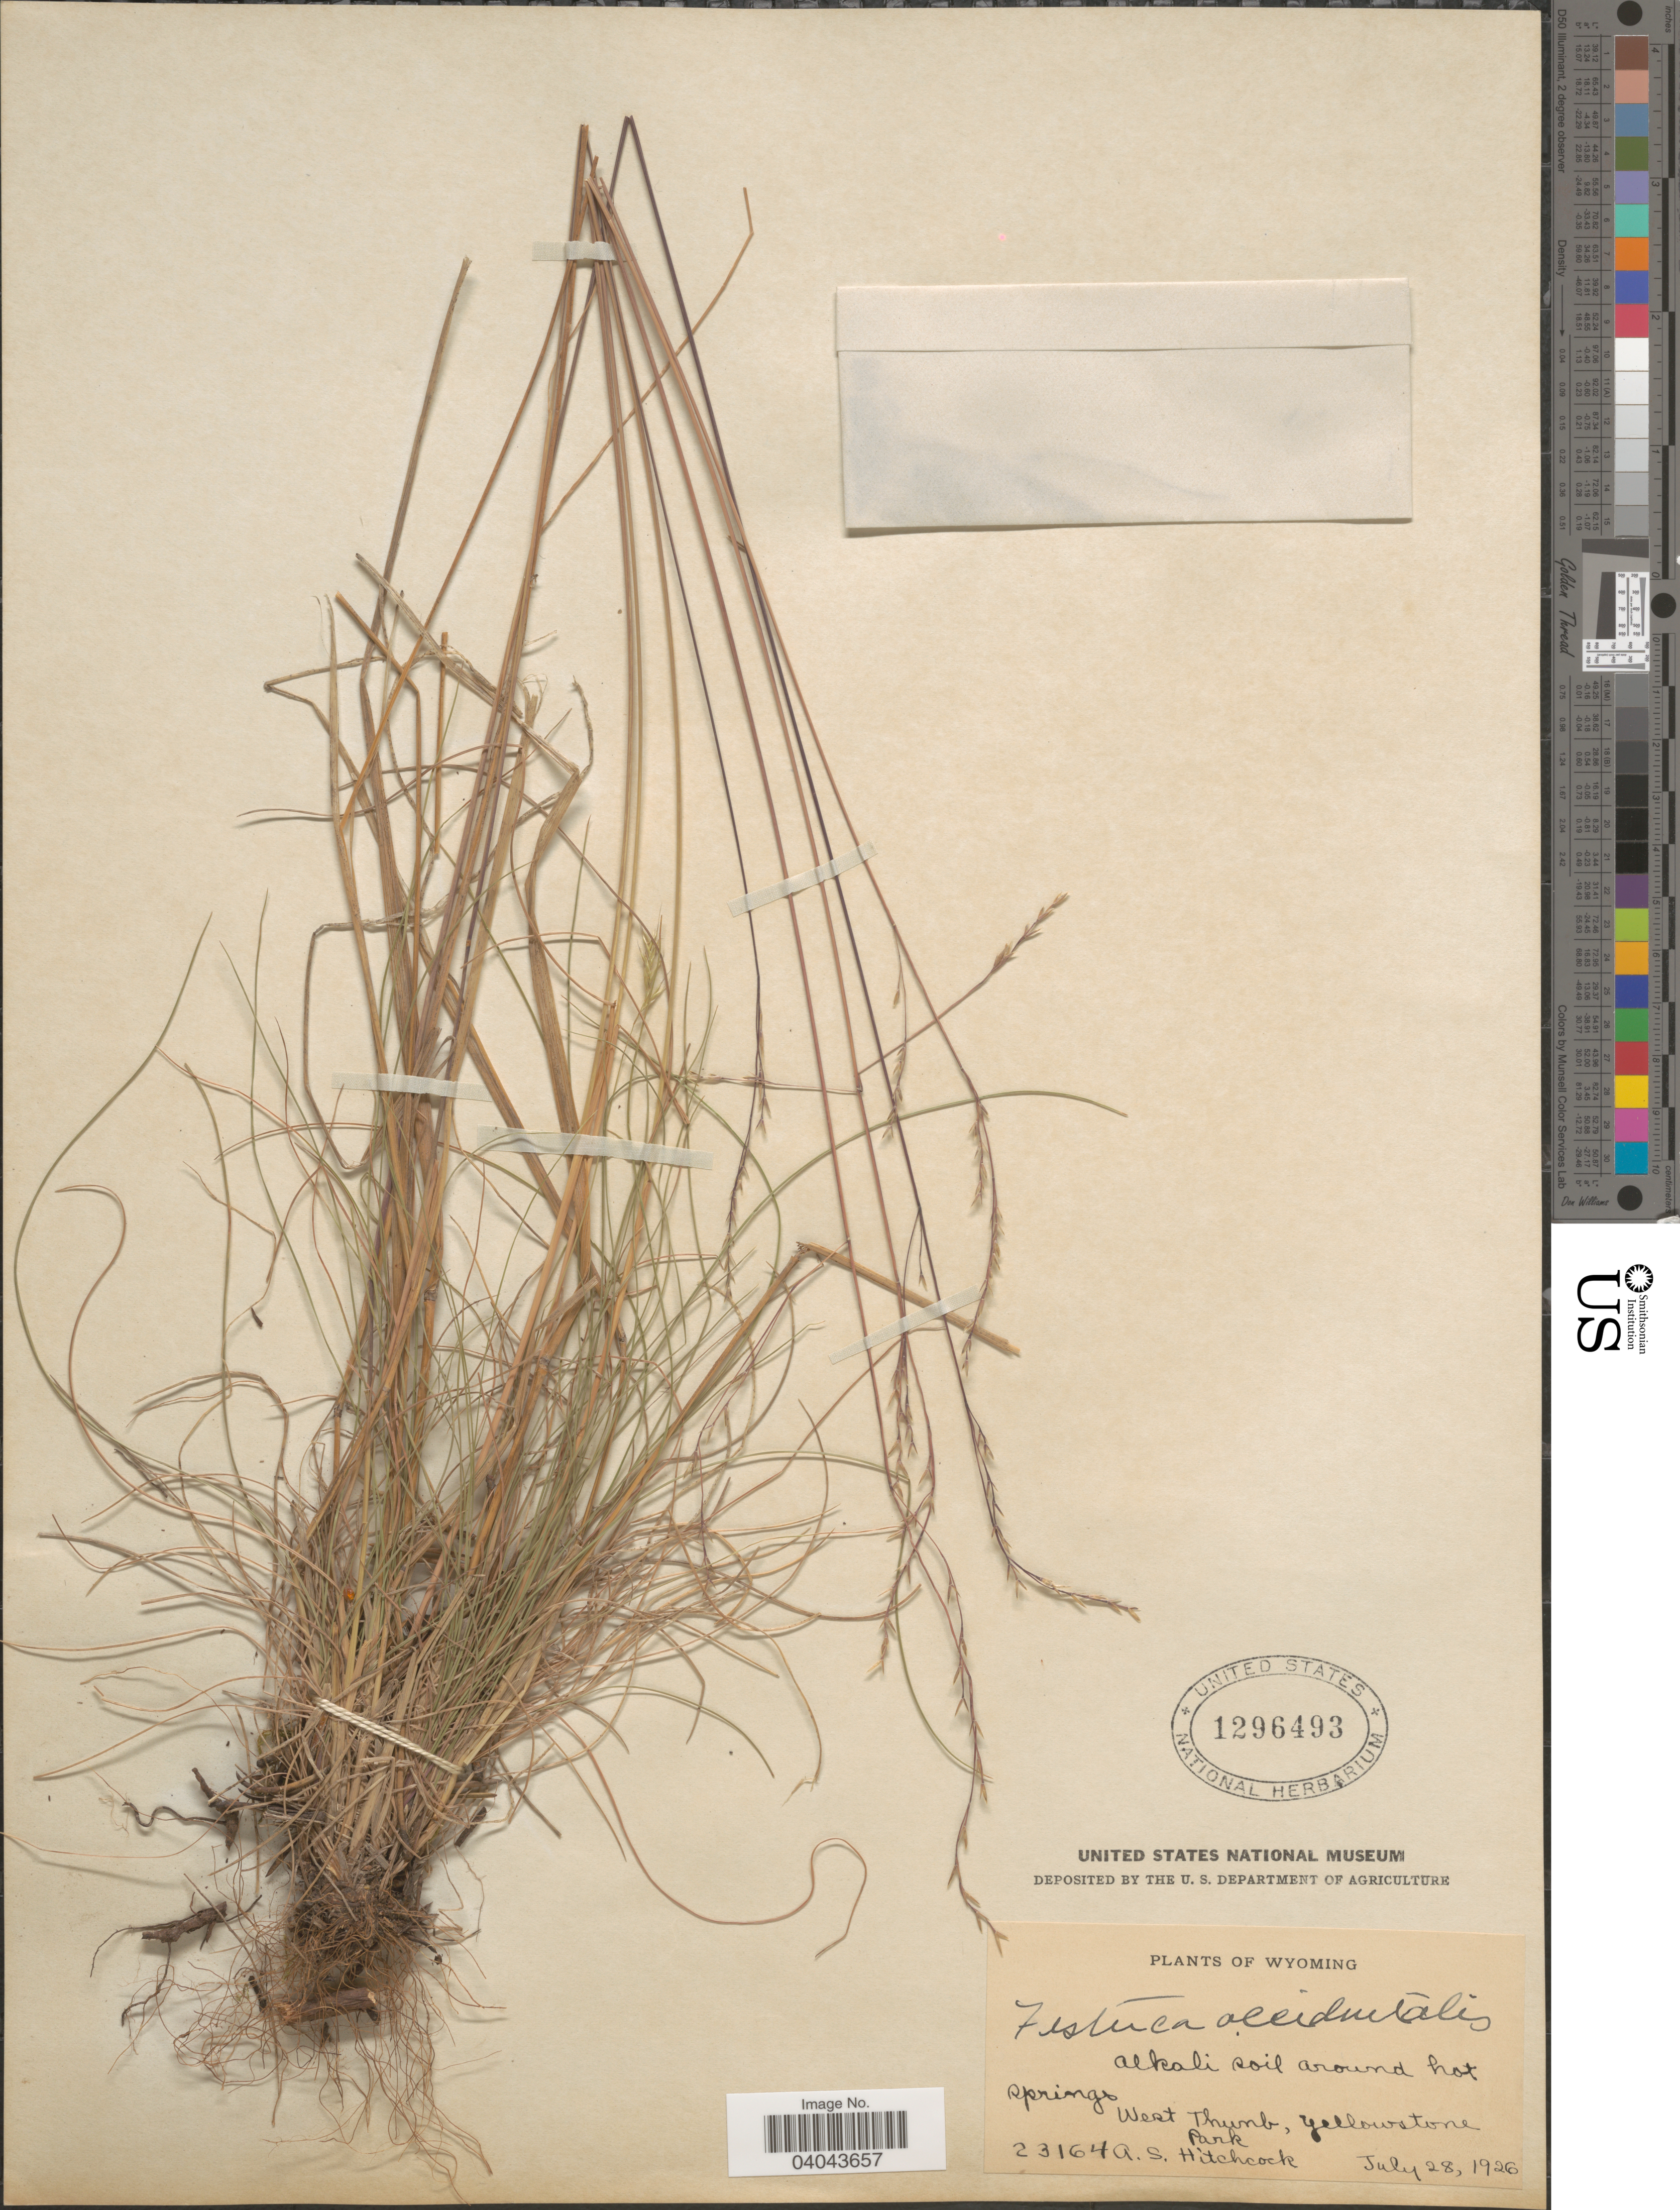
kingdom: Plantae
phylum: Tracheophyta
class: Liliopsida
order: Poales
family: Poaceae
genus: Festuca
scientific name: Festuca occidentalis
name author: Hook.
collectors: A. S. Hitchcock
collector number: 23164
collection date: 1926-07-28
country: United States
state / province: Wyoming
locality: West Thumb, Yellowstone Park.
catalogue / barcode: US 1296493